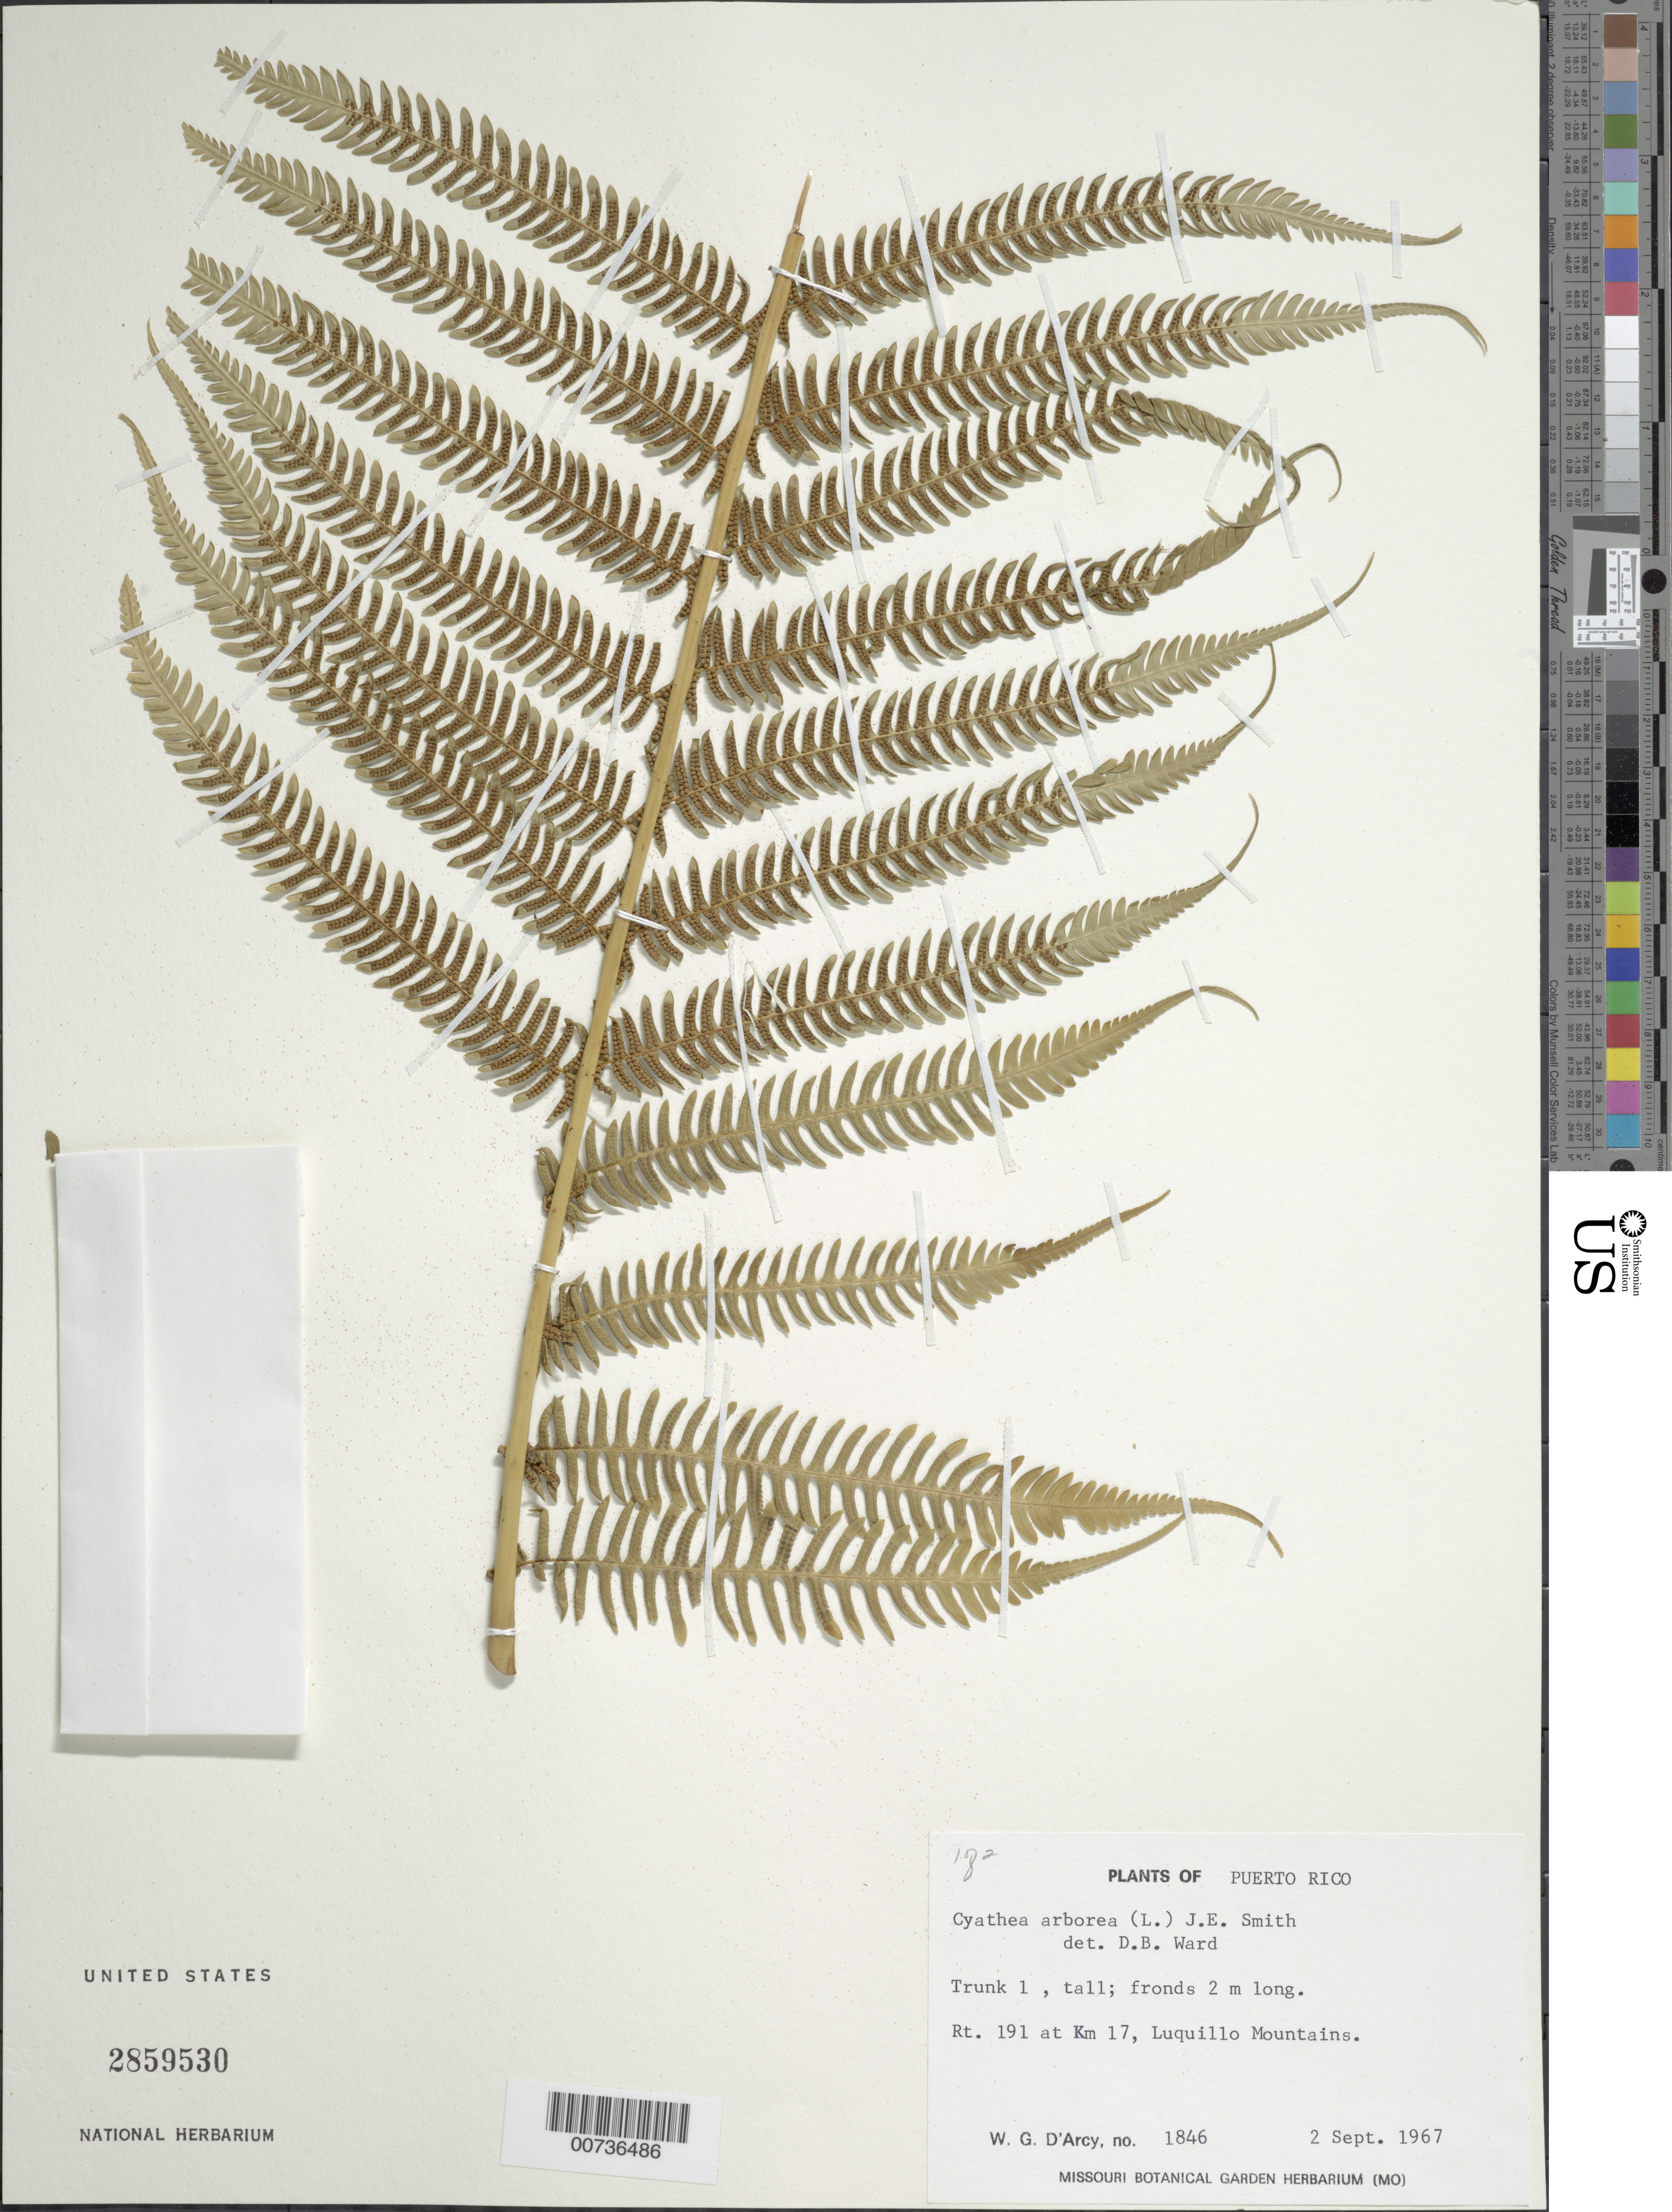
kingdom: Plantae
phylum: Tracheophyta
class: Polypodiopsida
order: Cyatheales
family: Cyatheaceae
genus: Cyathea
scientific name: Cyathea arborea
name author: (L.) Sm.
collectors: W. G. D'Arcy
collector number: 1846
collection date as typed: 02 Sep 1967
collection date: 1967-09-02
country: Puerto Rico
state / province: Luquillo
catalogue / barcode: US 2859530